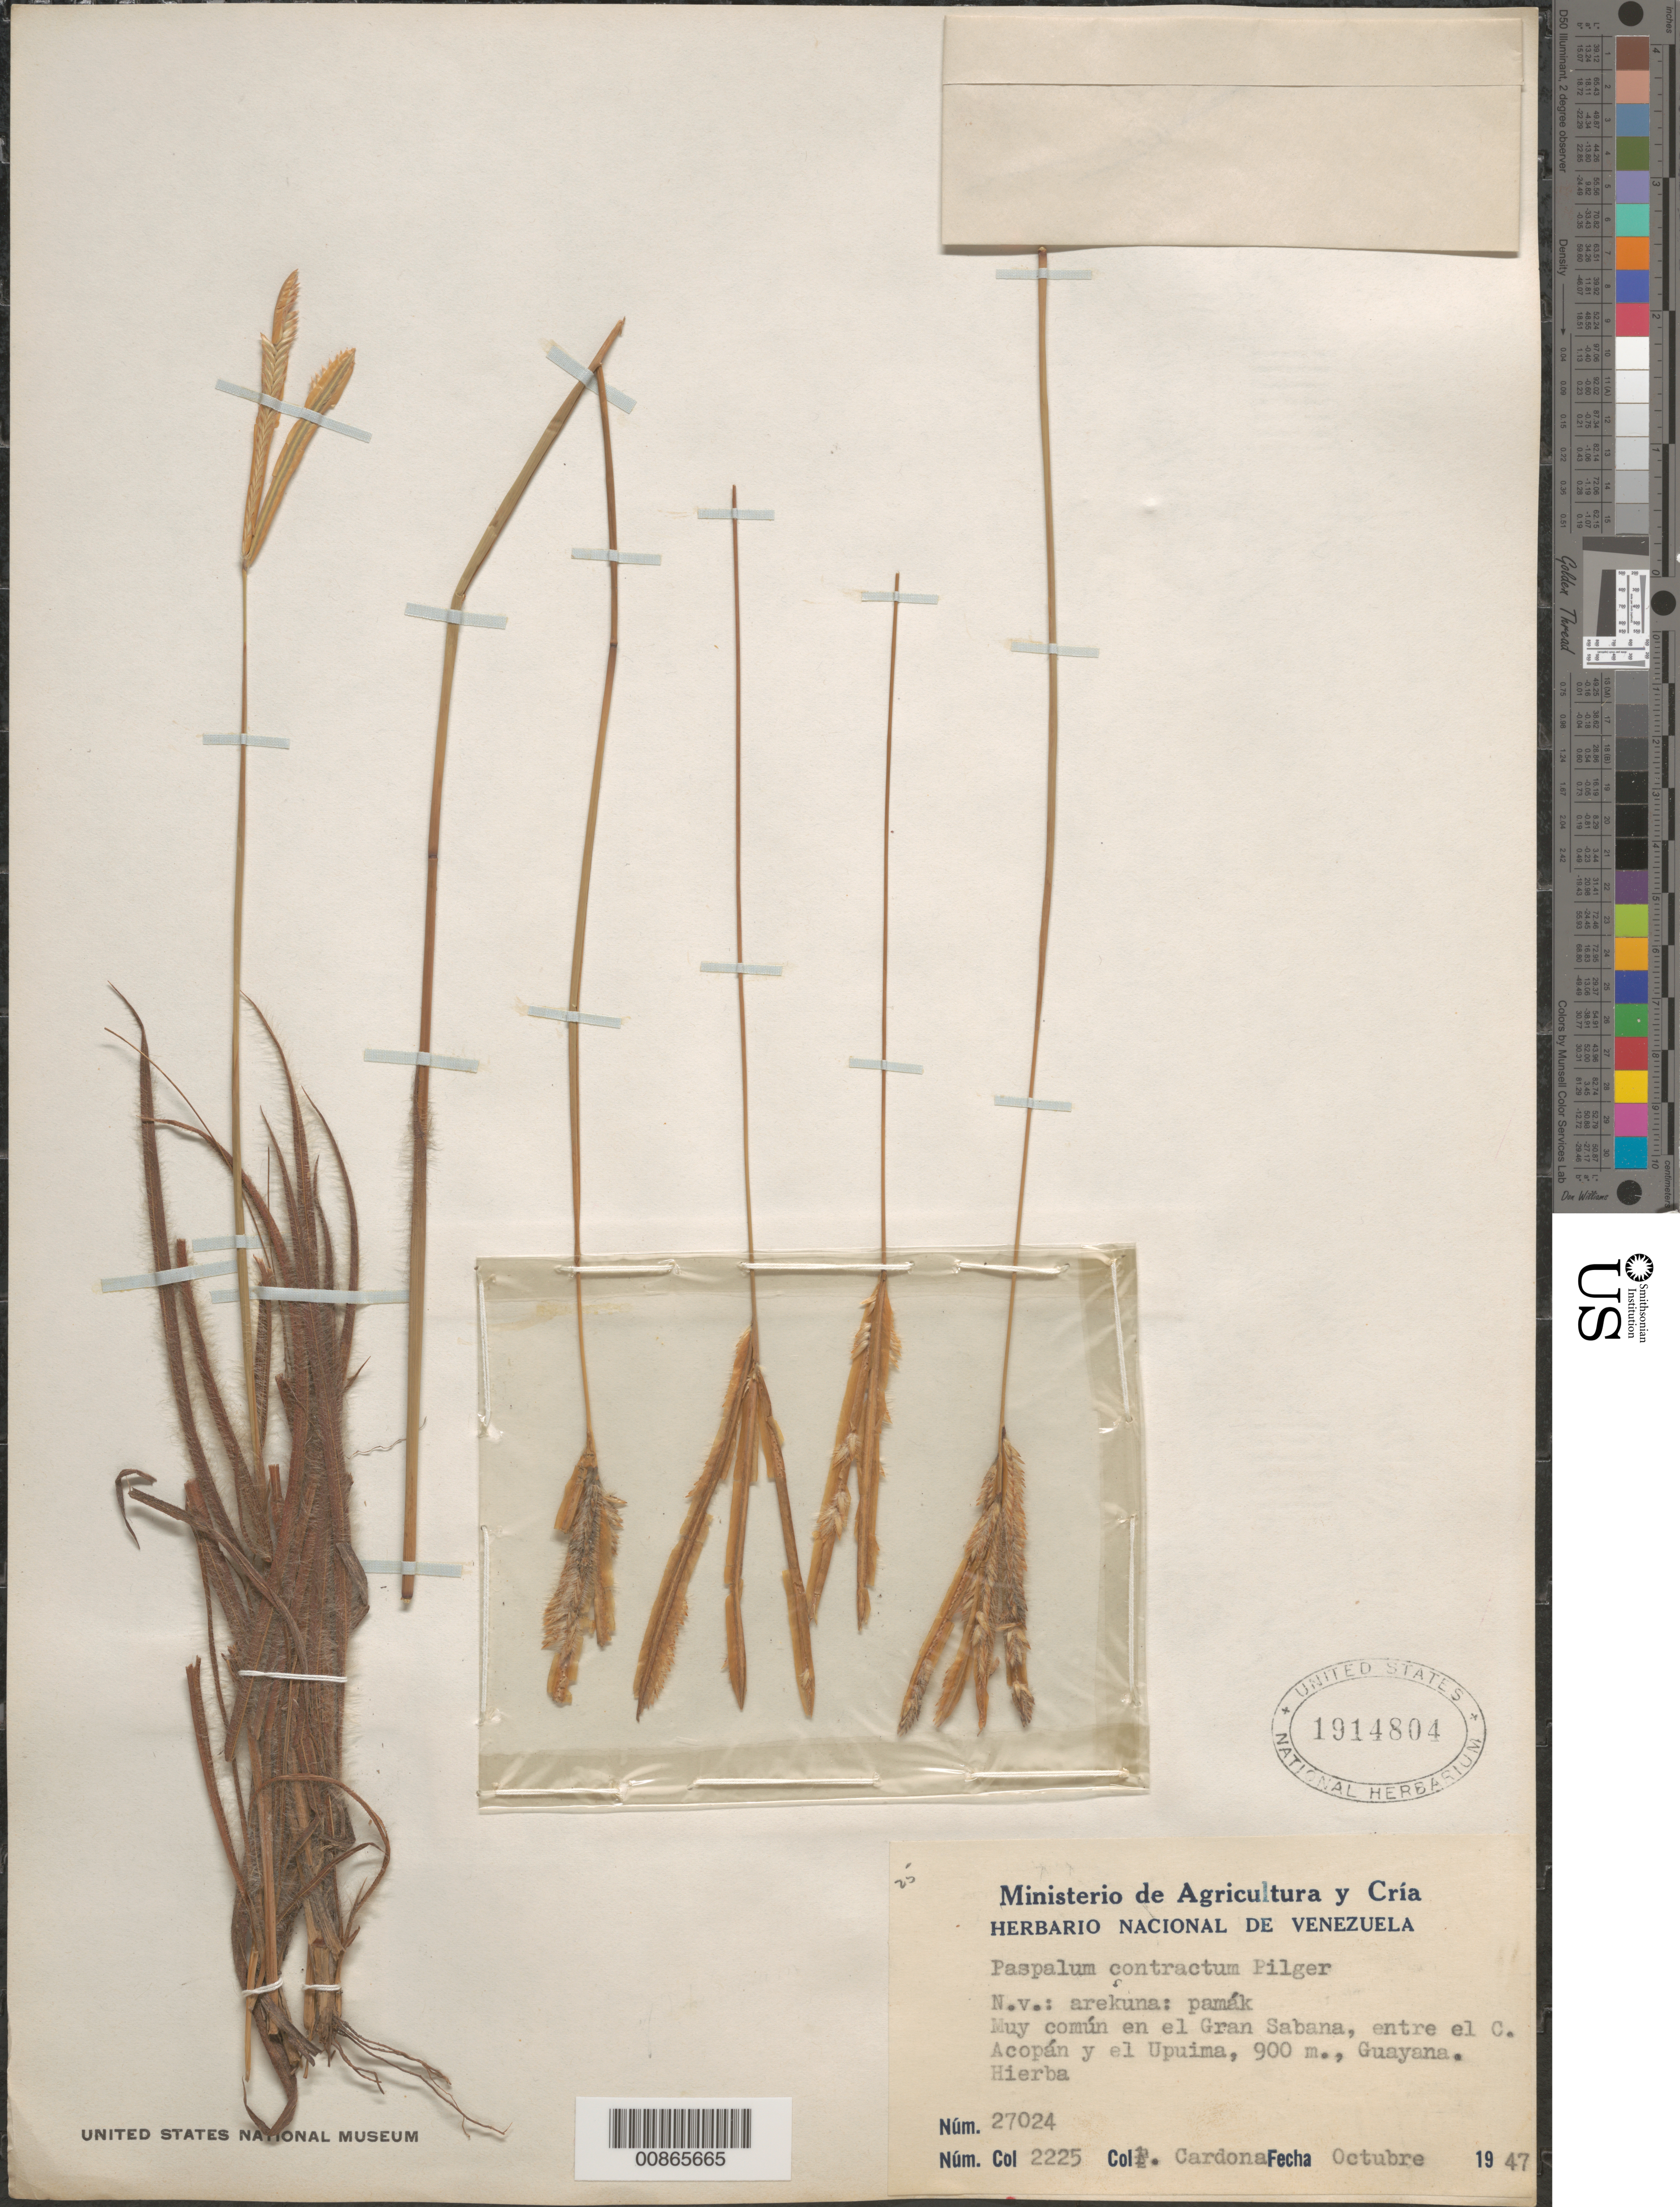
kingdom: Plantae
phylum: Tracheophyta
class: Liliopsida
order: Poales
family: Poaceae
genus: Paspalum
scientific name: Paspalum lanciflorum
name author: Trin.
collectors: F. Cardona Puig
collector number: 2225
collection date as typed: Oct-47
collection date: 1947-10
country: Venezuela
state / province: Bolívar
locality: Gran Sabana, entre El Cerro Acopan y El Upuima, Guayana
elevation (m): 900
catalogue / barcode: US 1914804